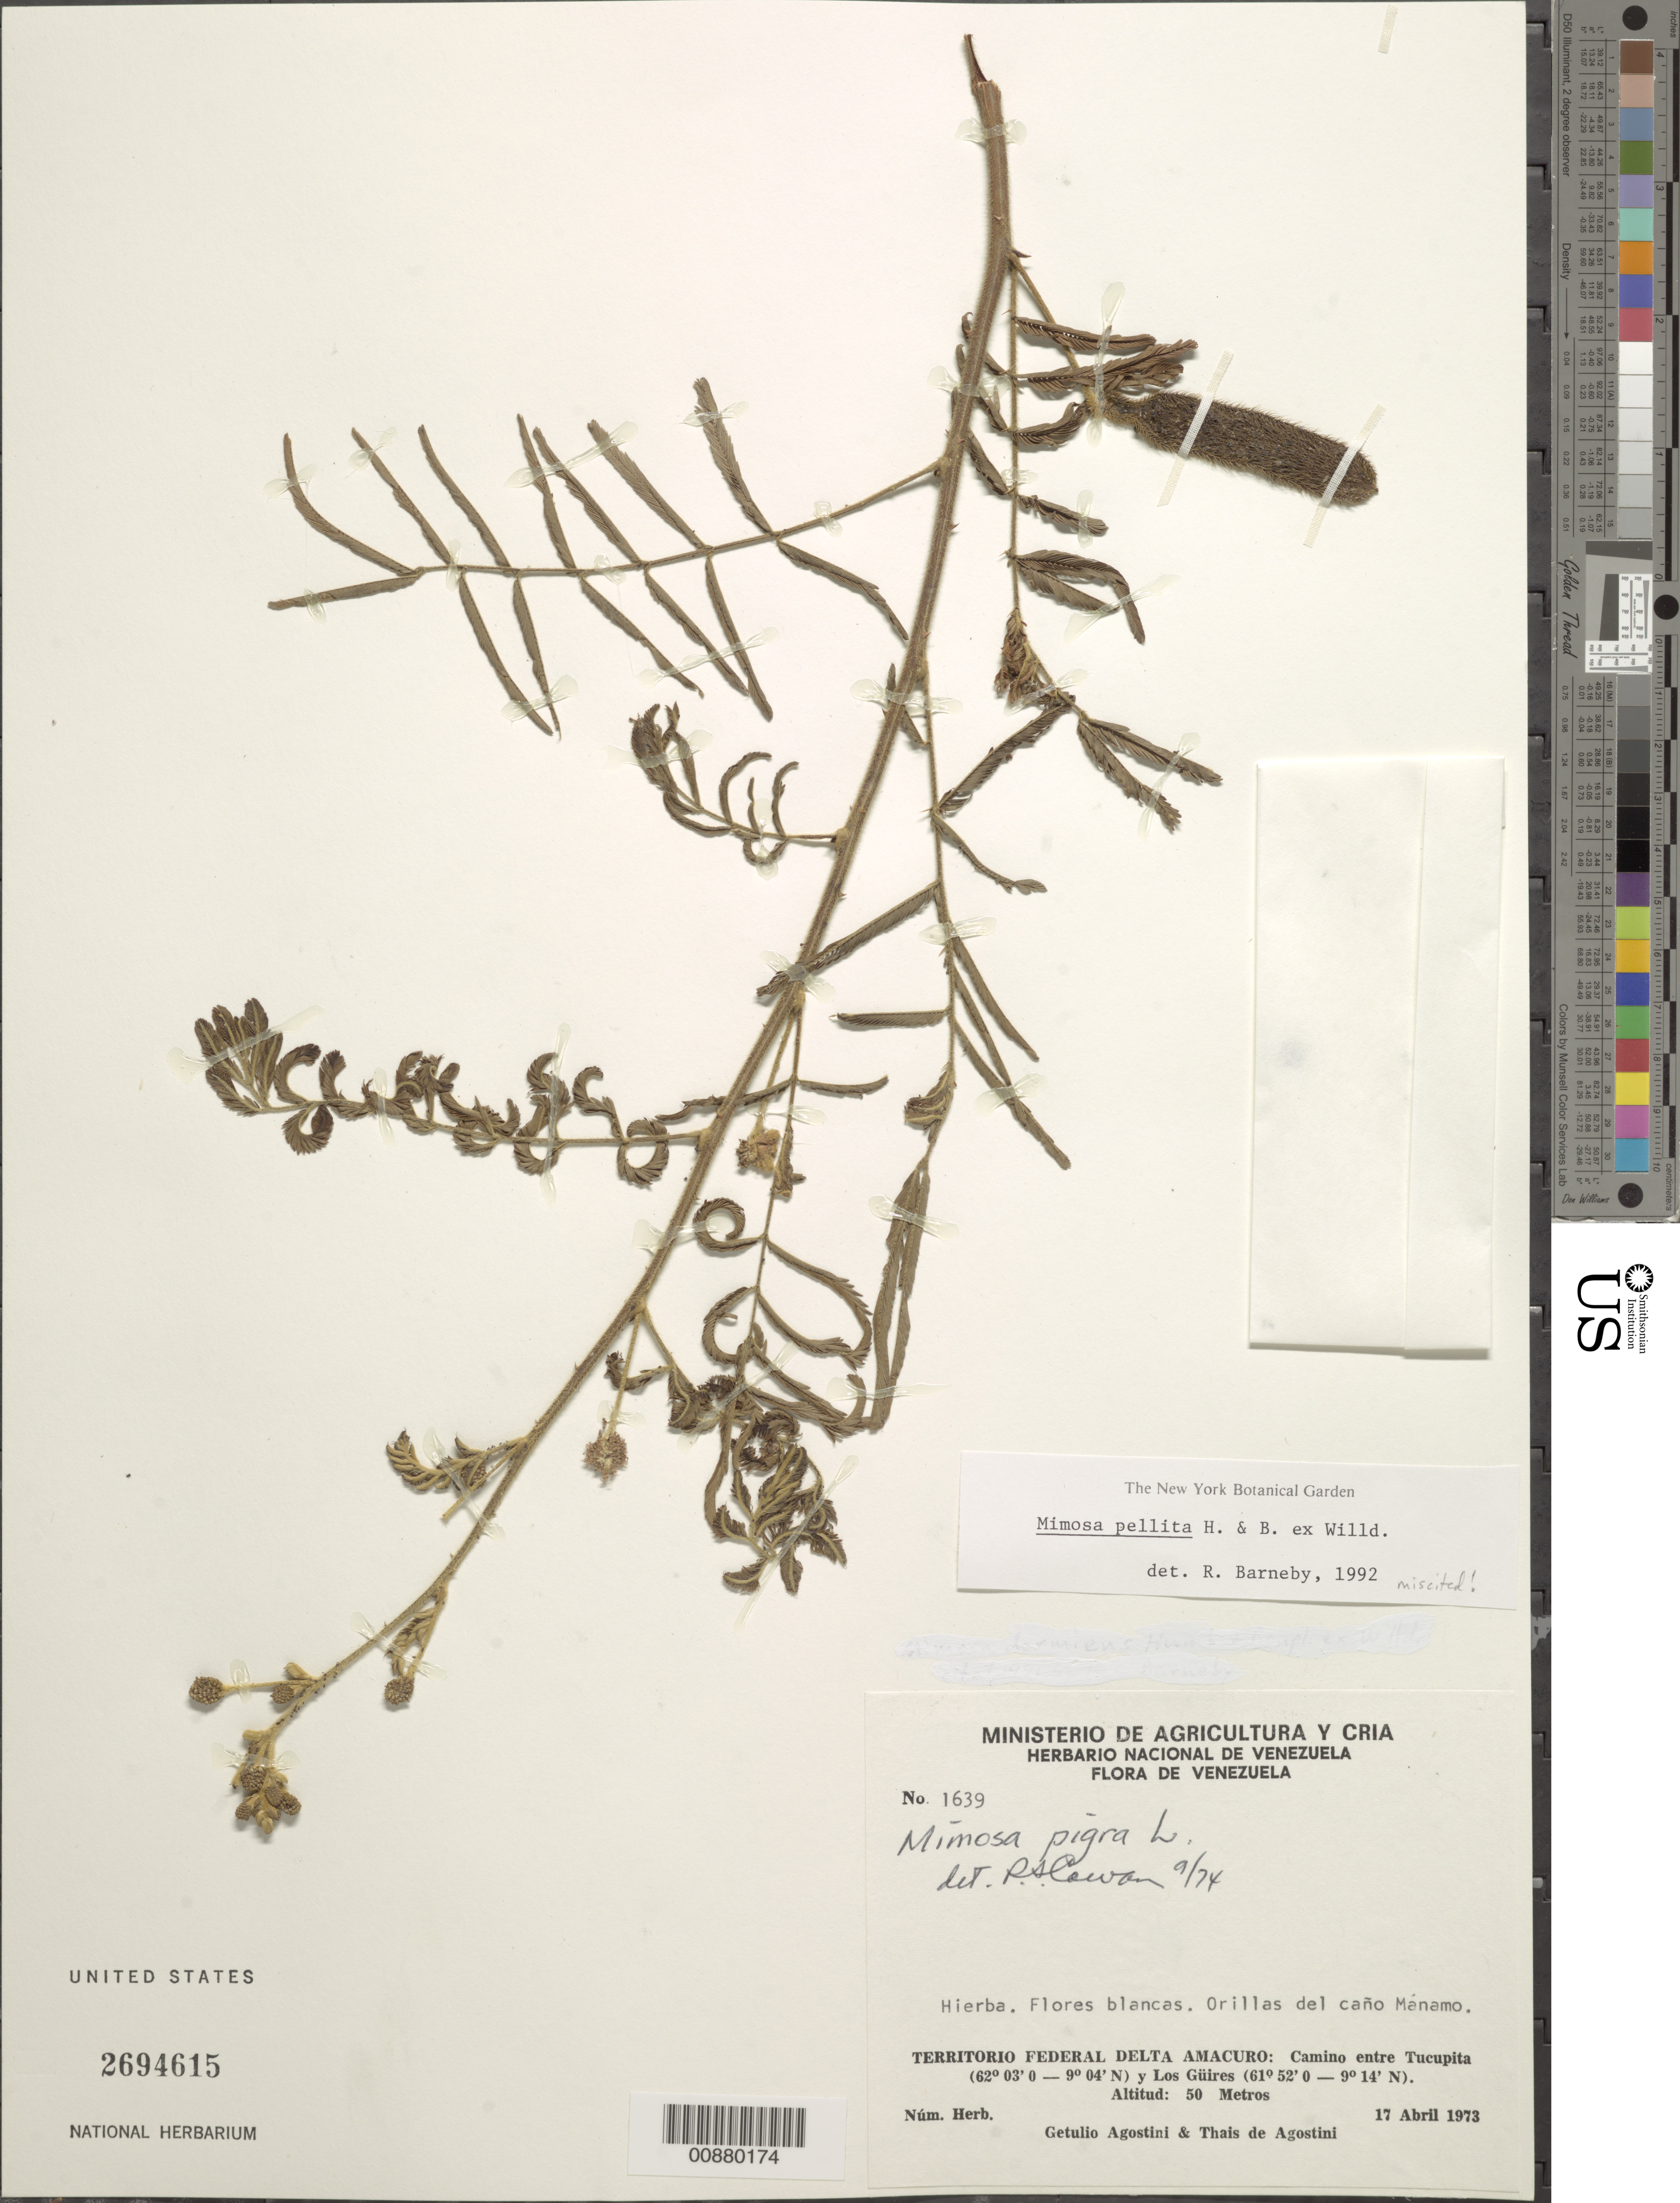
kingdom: Plantae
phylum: Tracheophyta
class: Magnoliopsida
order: Fabales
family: Fabaceae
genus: Mimosa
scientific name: Mimosa pellita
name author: Humb. & Bonpl. ex Willd.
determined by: Barneby, Rupert C., (NY)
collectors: G. Agostini & T. Agostini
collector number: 1639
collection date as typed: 17-Apr-73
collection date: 1973-04-17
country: Venezuela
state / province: Delta Amacuro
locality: Caño Manamo; camino entre Tucupita y Los Guires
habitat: Orillas del cano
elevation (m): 50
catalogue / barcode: US 2694615